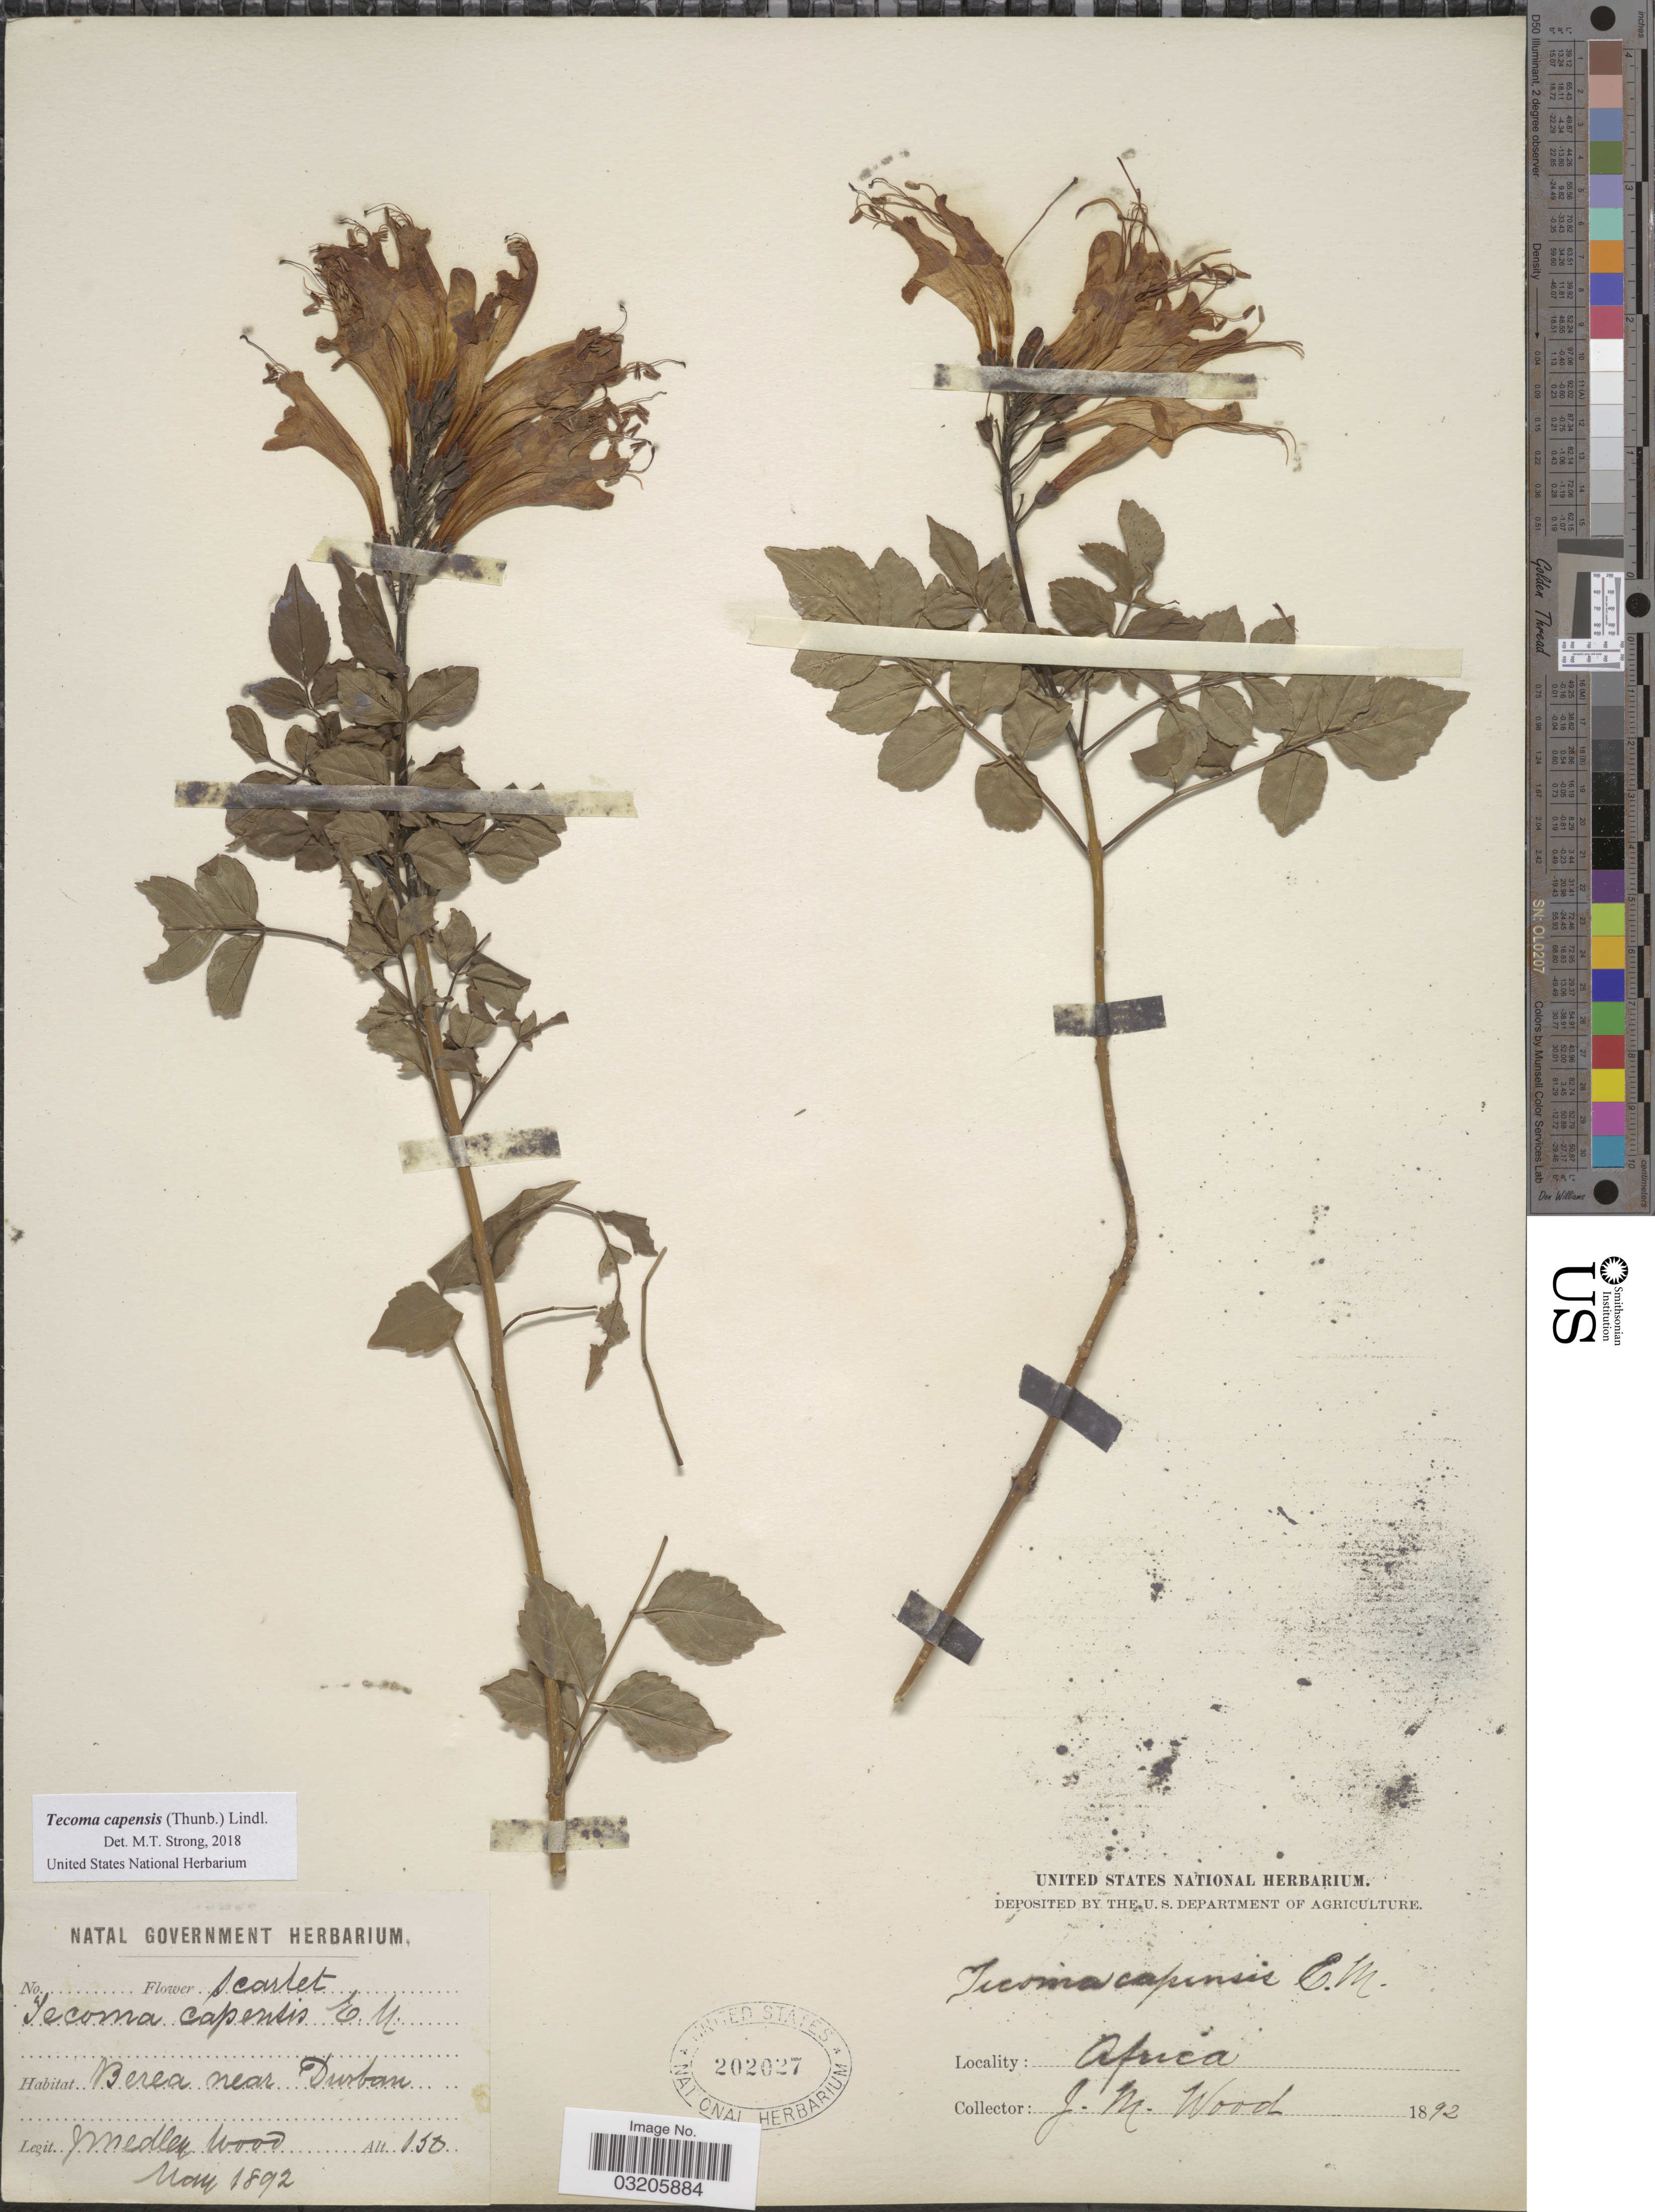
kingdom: Plantae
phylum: Tracheophyta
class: Magnoliopsida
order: Lamiales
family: Bignoniaceae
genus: Tecoma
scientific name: Tecoma capensis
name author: (Thunb.) Lindl.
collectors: J. M. Wood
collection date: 1892-05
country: Lesotho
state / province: Berea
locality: Berea near Durban.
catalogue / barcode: US 202027